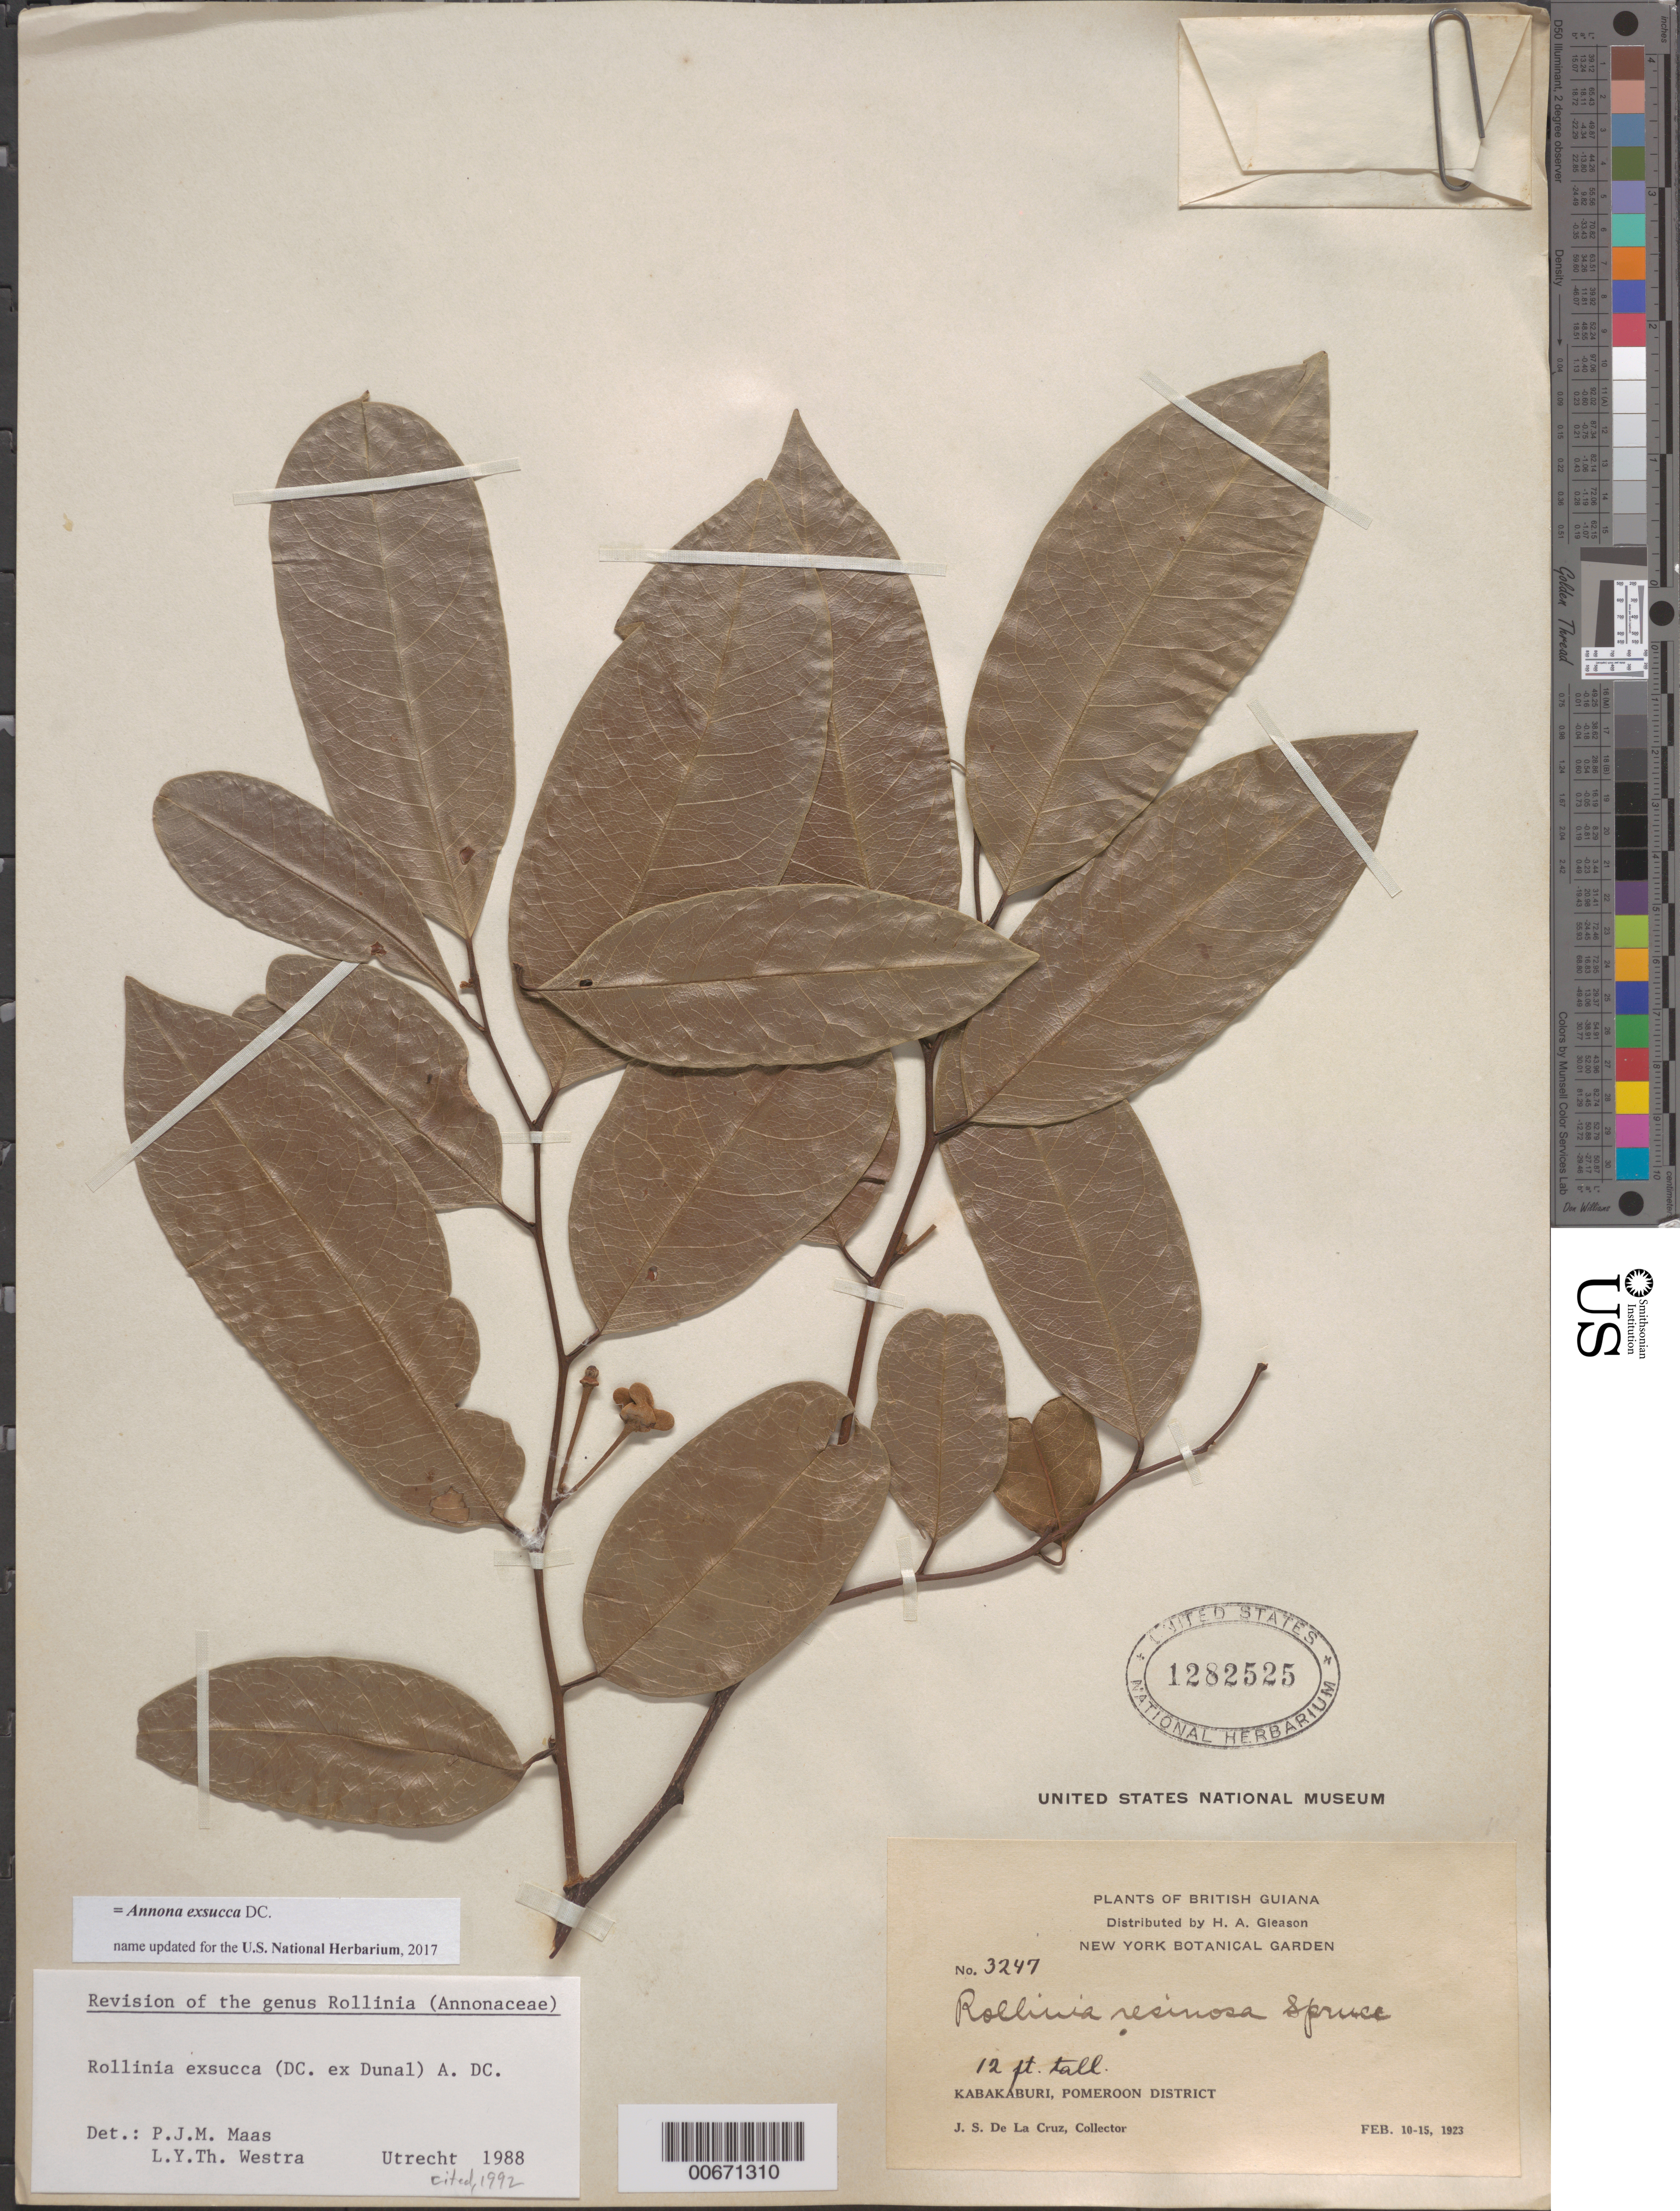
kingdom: Plantae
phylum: Tracheophyta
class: Magnoliopsida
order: Magnoliales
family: Annonaceae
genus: Annona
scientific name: Annona exsucca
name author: DC. ex Dunal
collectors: J. S. de la Cruz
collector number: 3247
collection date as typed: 10-Feb-23 to 15-Feb-23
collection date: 1923-02-10/1923-02-15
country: Guyana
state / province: Pomeroon-Supenaam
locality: Kabakaburi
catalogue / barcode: US 1282525